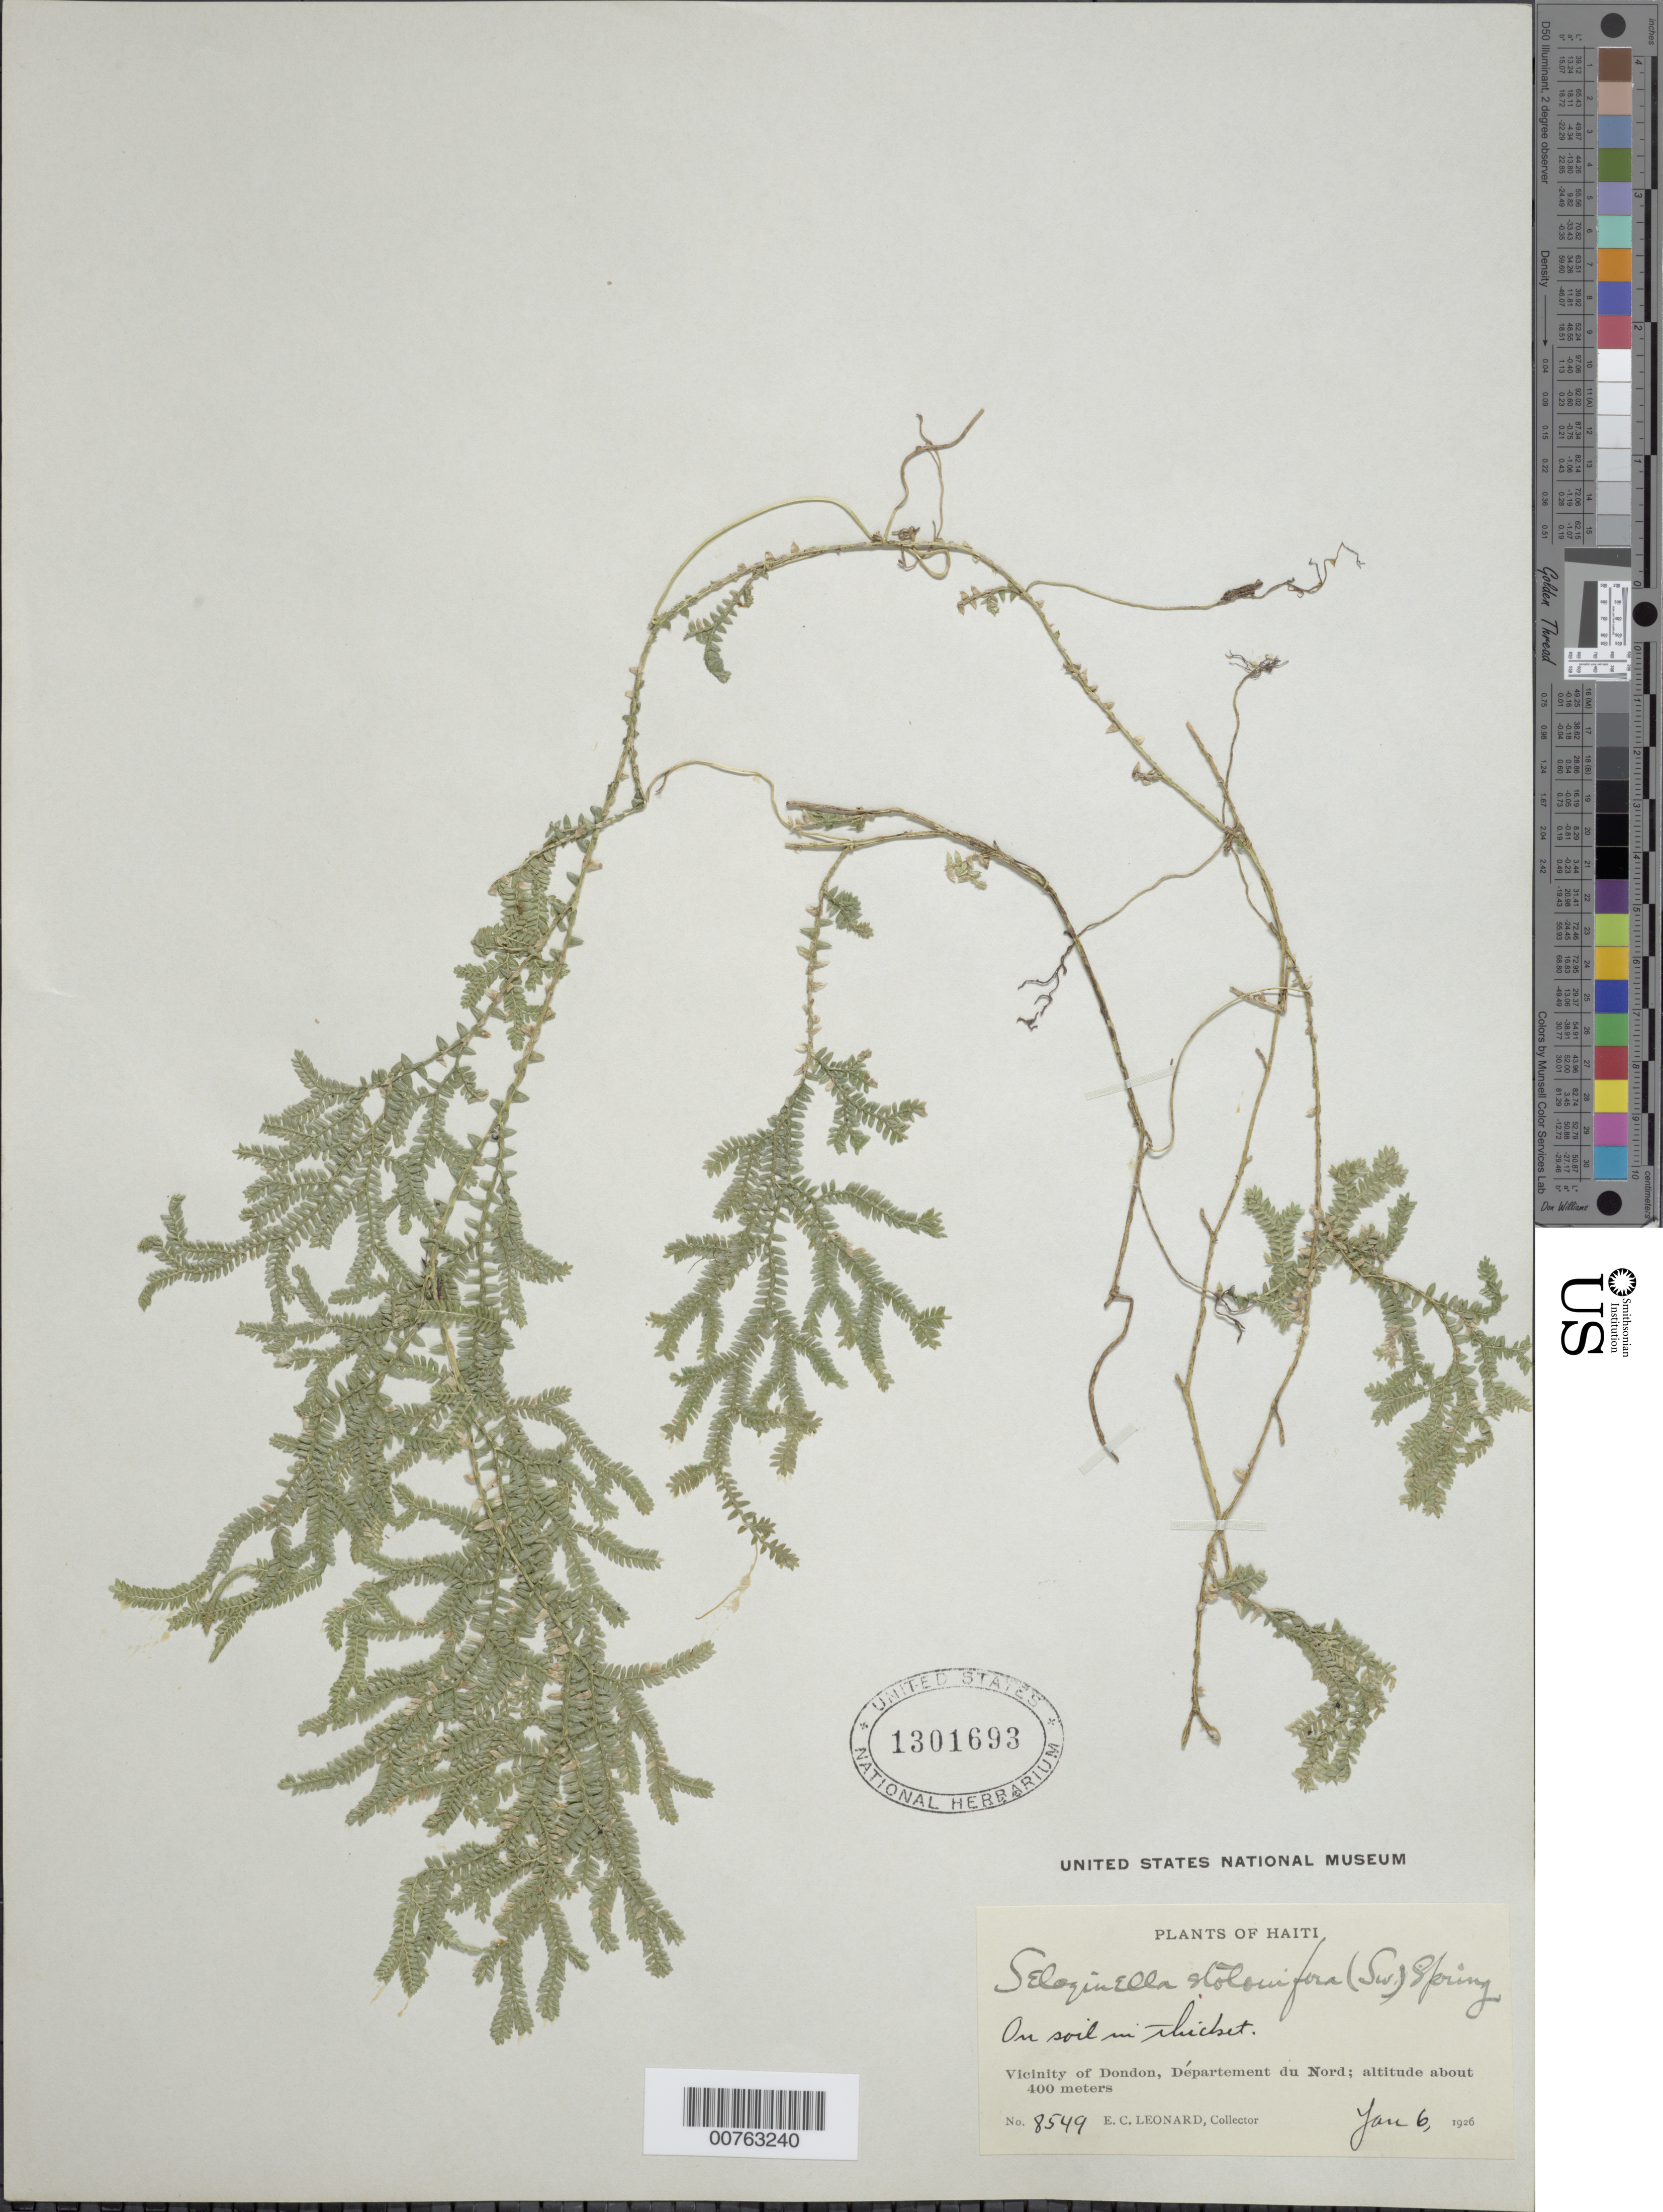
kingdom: Plantae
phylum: Tracheophyta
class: Lycopodiopsida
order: Selaginellales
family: Selaginellaceae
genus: Selaginella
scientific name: Selaginella plumosa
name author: (L.) C. Presl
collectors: E. C. Leonard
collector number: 8549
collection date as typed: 06 Jan 1926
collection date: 1926-01-06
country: Haiti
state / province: Nord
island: Hispaniola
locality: Vicinity of Dondon, Departement du Nord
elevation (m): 400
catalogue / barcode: US 1301693